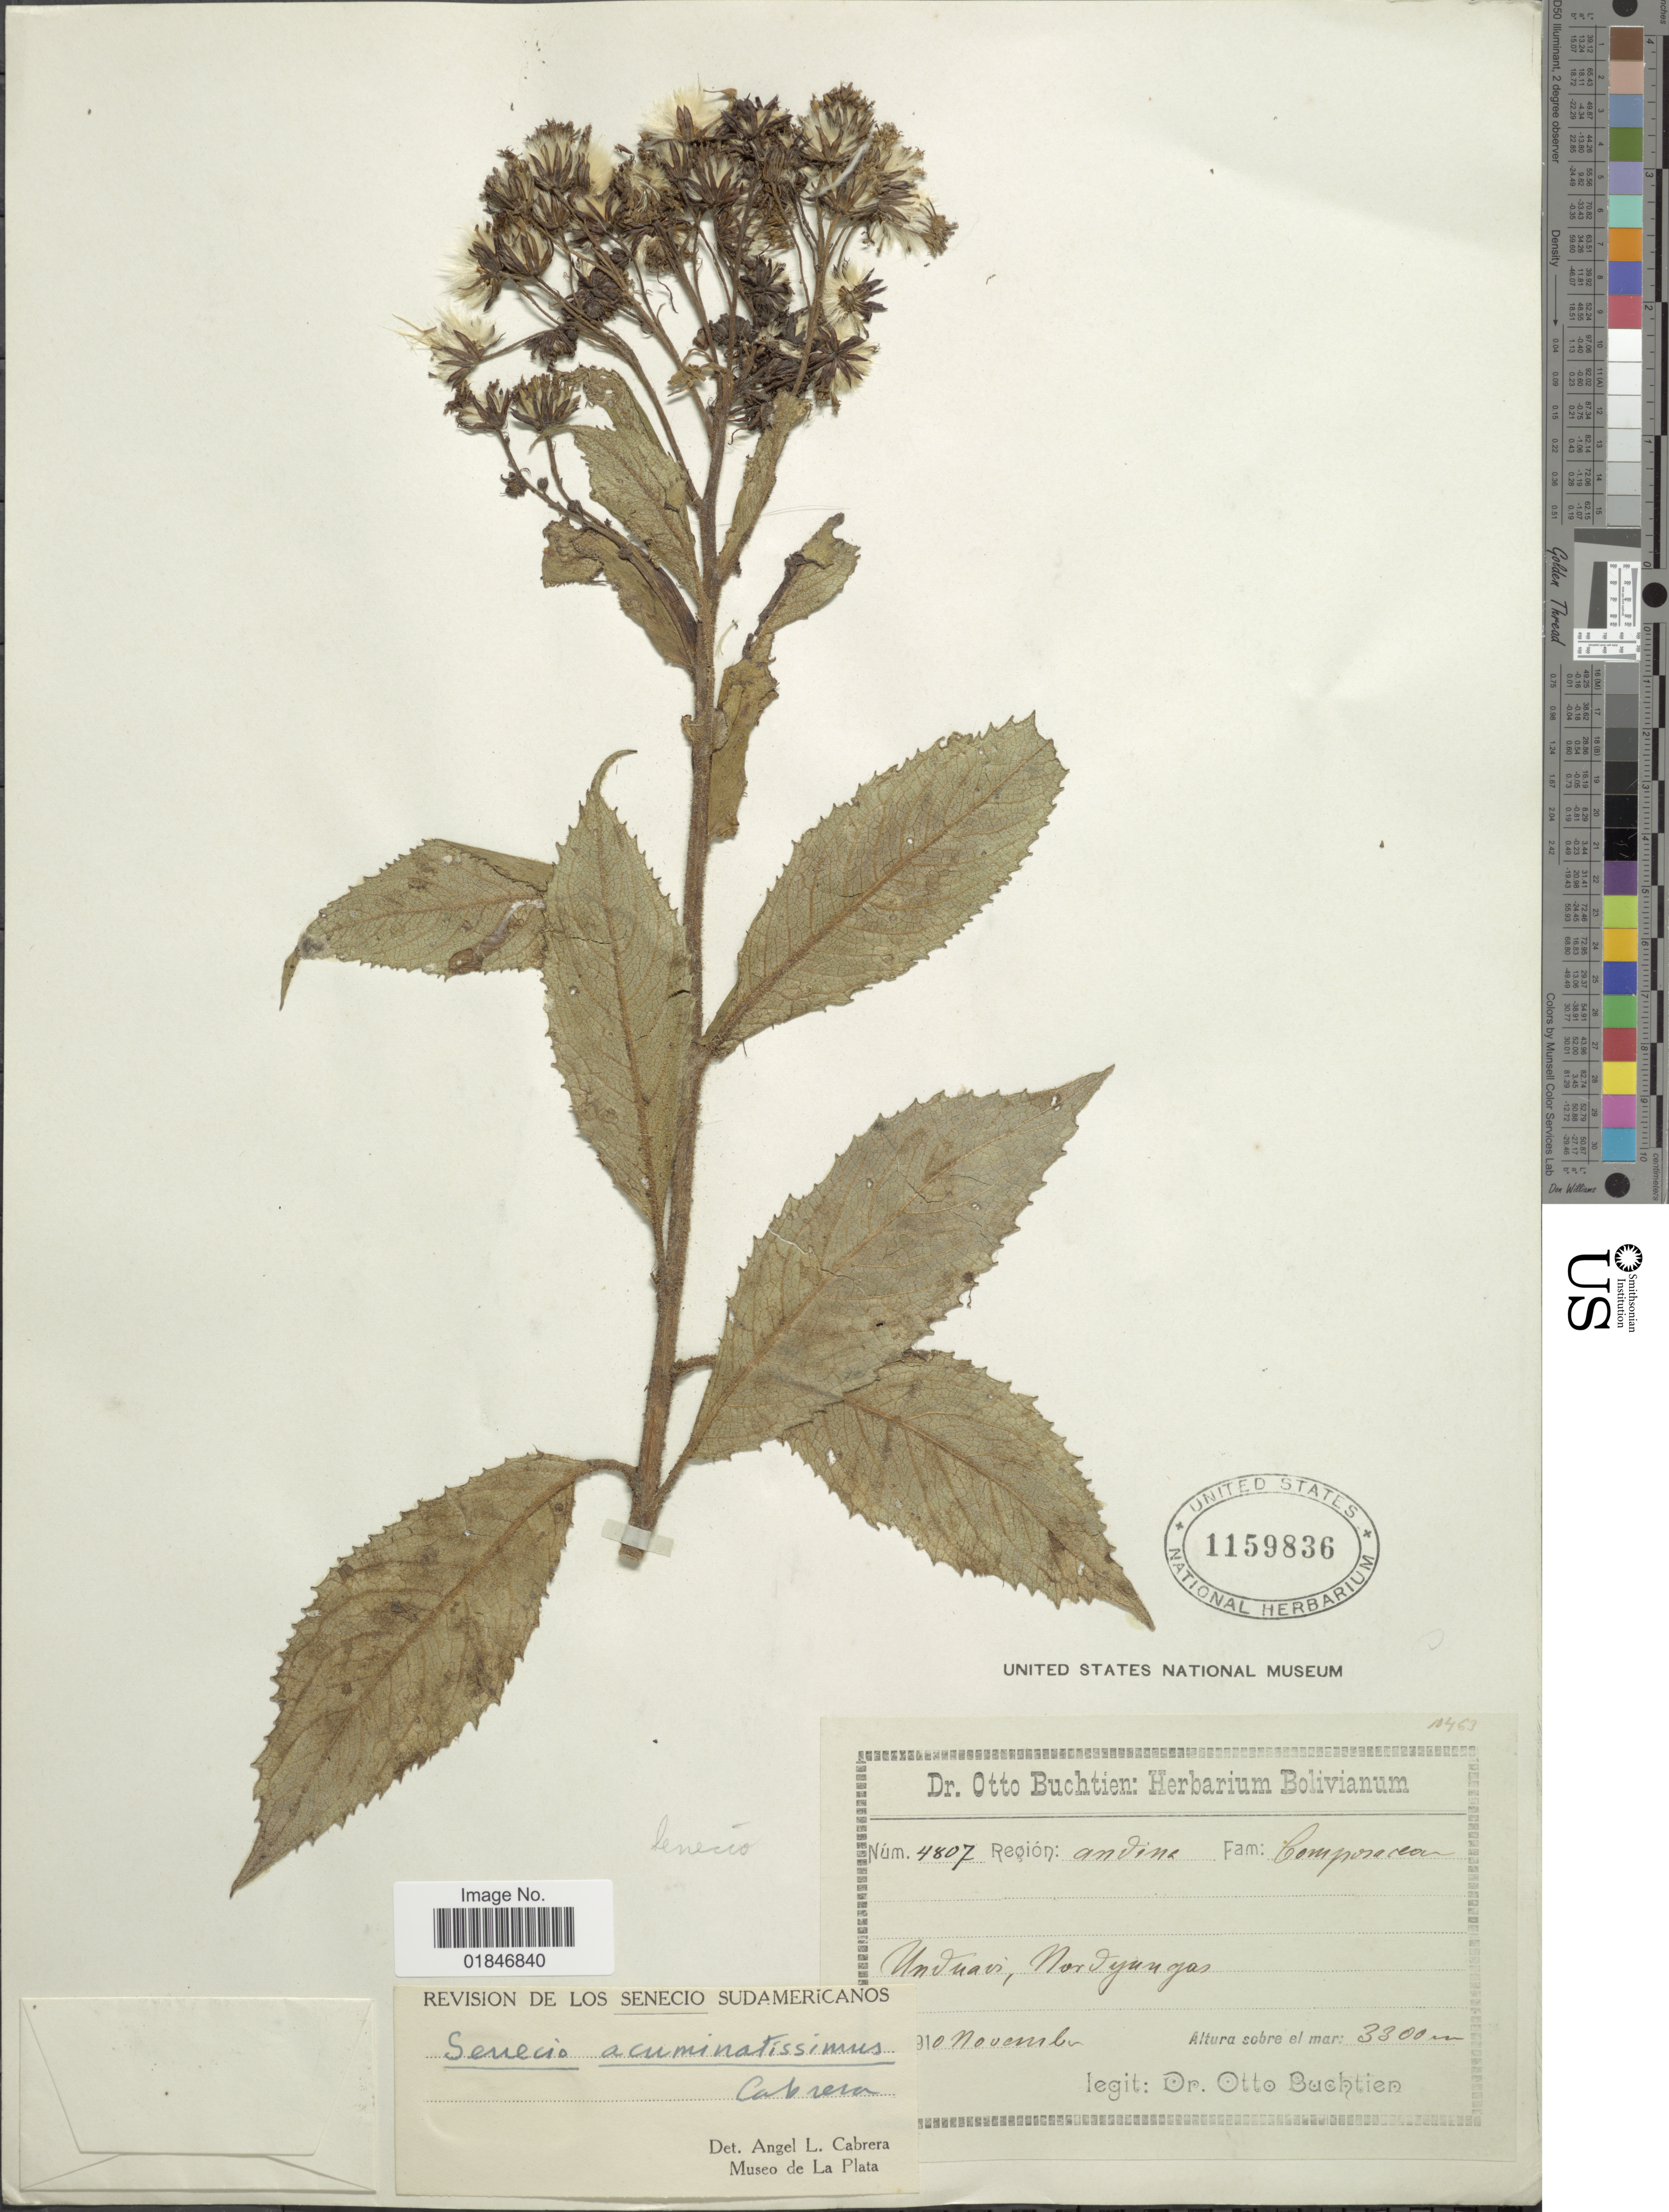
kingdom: Plantae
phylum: Tracheophyta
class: Magnoliopsida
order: Asterales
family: Asteraceae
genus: Dendrophorbium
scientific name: Dendrophorbium acuminatissimum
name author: (Cabrera) D.J.N. Hind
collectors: O. Buchtien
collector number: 4807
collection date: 1910-11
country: Bolivia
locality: Unduavi, Nordyungas. Region andina.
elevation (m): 3300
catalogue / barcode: US 1159836